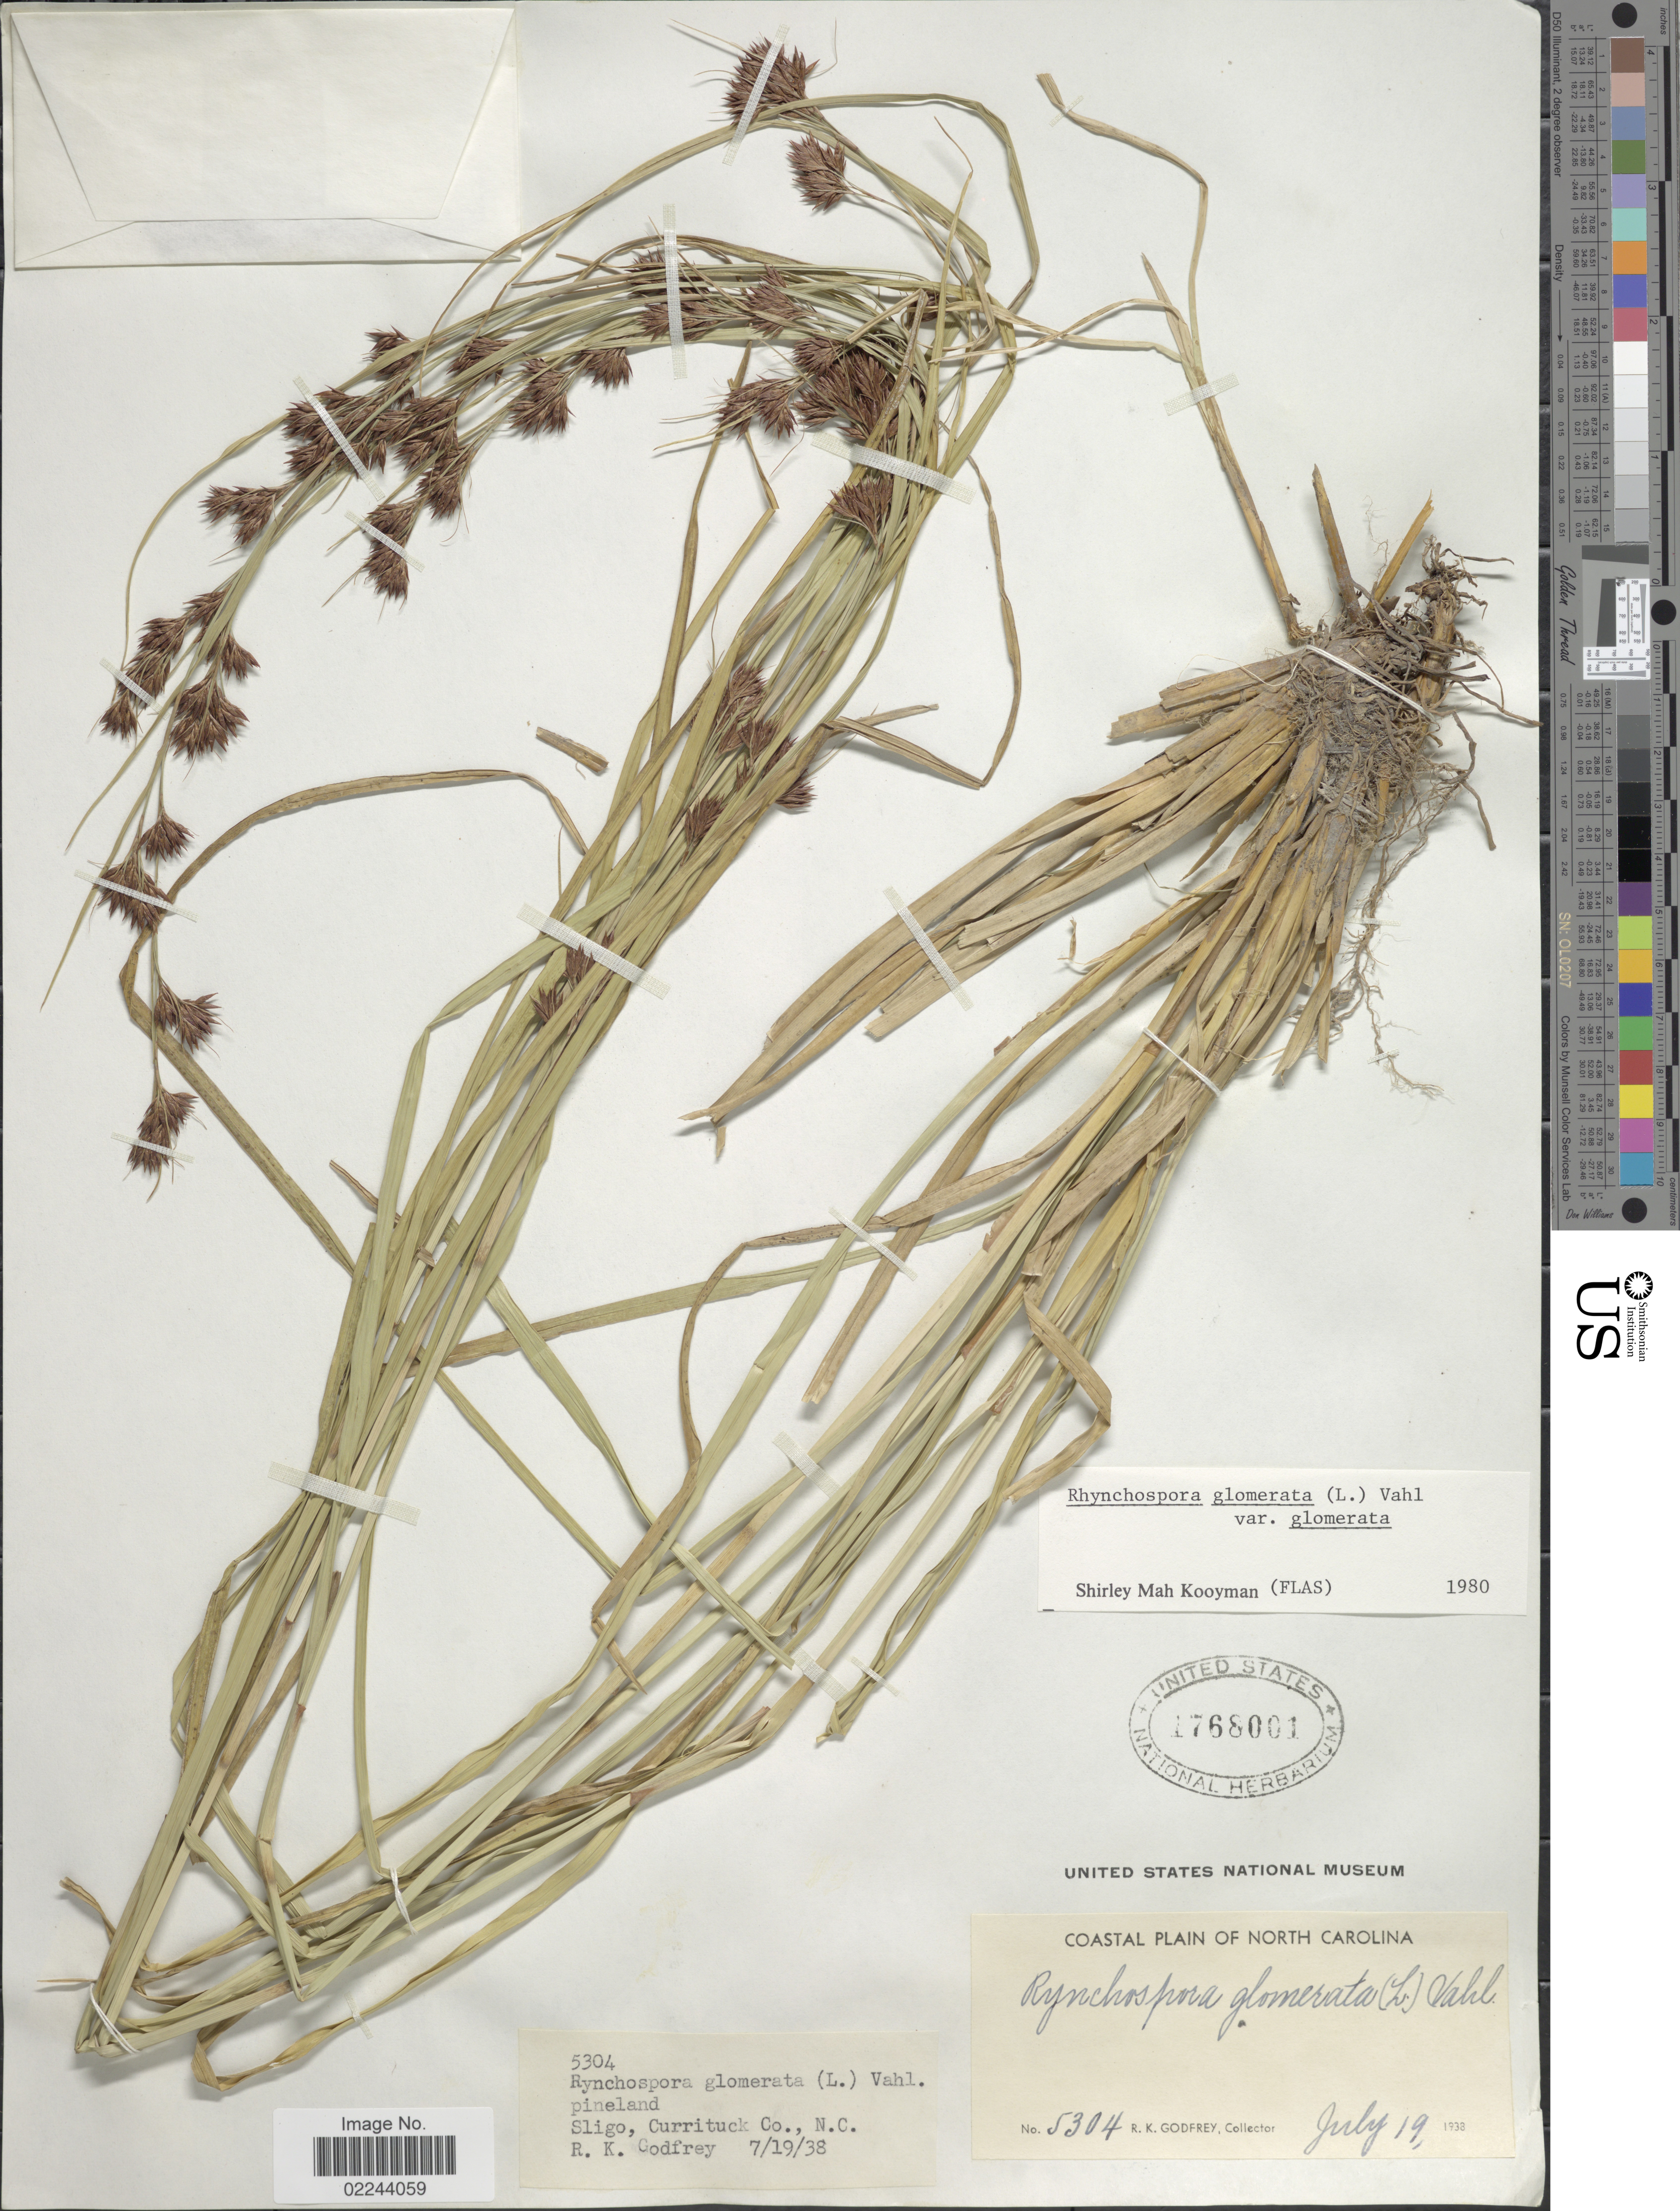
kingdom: Plantae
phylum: Tracheophyta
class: Liliopsida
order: Poales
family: Cyperaceae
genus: Rhynchospora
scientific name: Rhynchospora glomerata var. glomerata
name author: (L.) Vahl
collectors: R. K. Godfrey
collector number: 5304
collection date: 1938-07-19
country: United States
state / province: North Carolina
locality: Coastal Plain of North Carolina, Sligo, Currituck Co., N.C.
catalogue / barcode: US 1768001